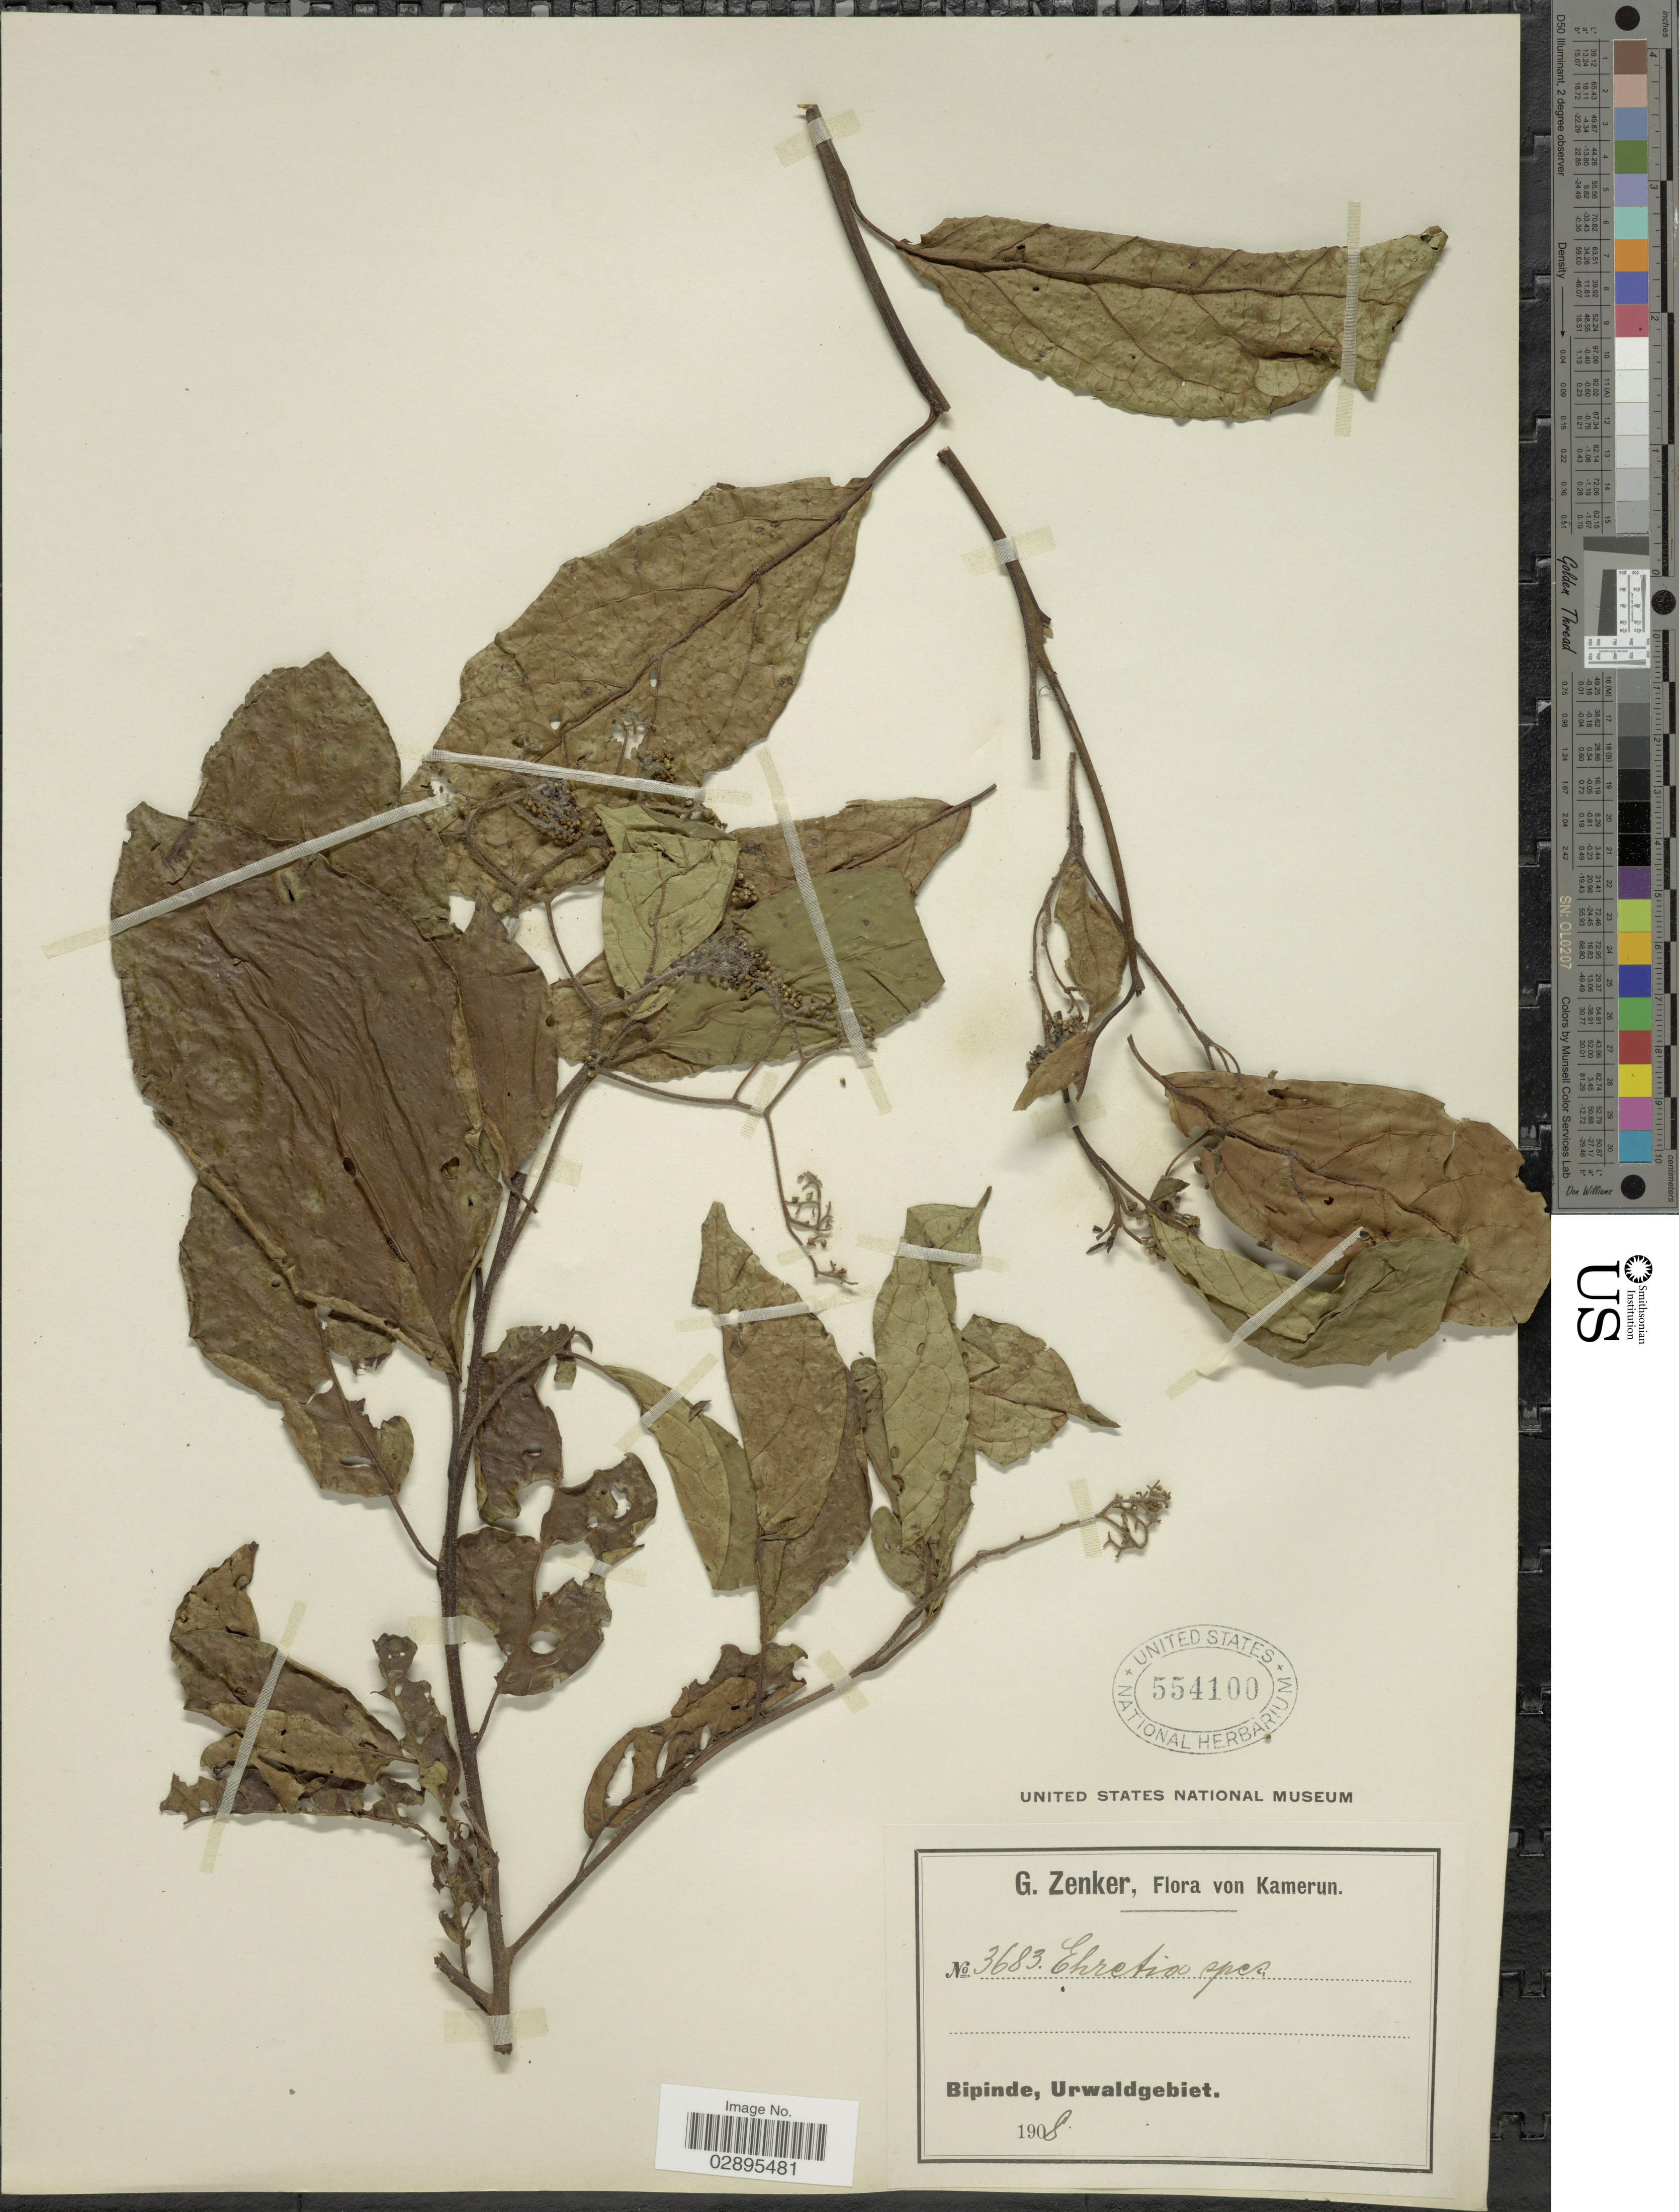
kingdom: Plantae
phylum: Tracheophyta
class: Magnoliopsida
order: Boraginales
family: Ehretiaceae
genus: Ehretia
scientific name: Ehretia sp.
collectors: G. A. Zenker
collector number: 3683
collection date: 1908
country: Cameroon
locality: Bipinde, Urwaldgebiet.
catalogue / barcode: US 554100